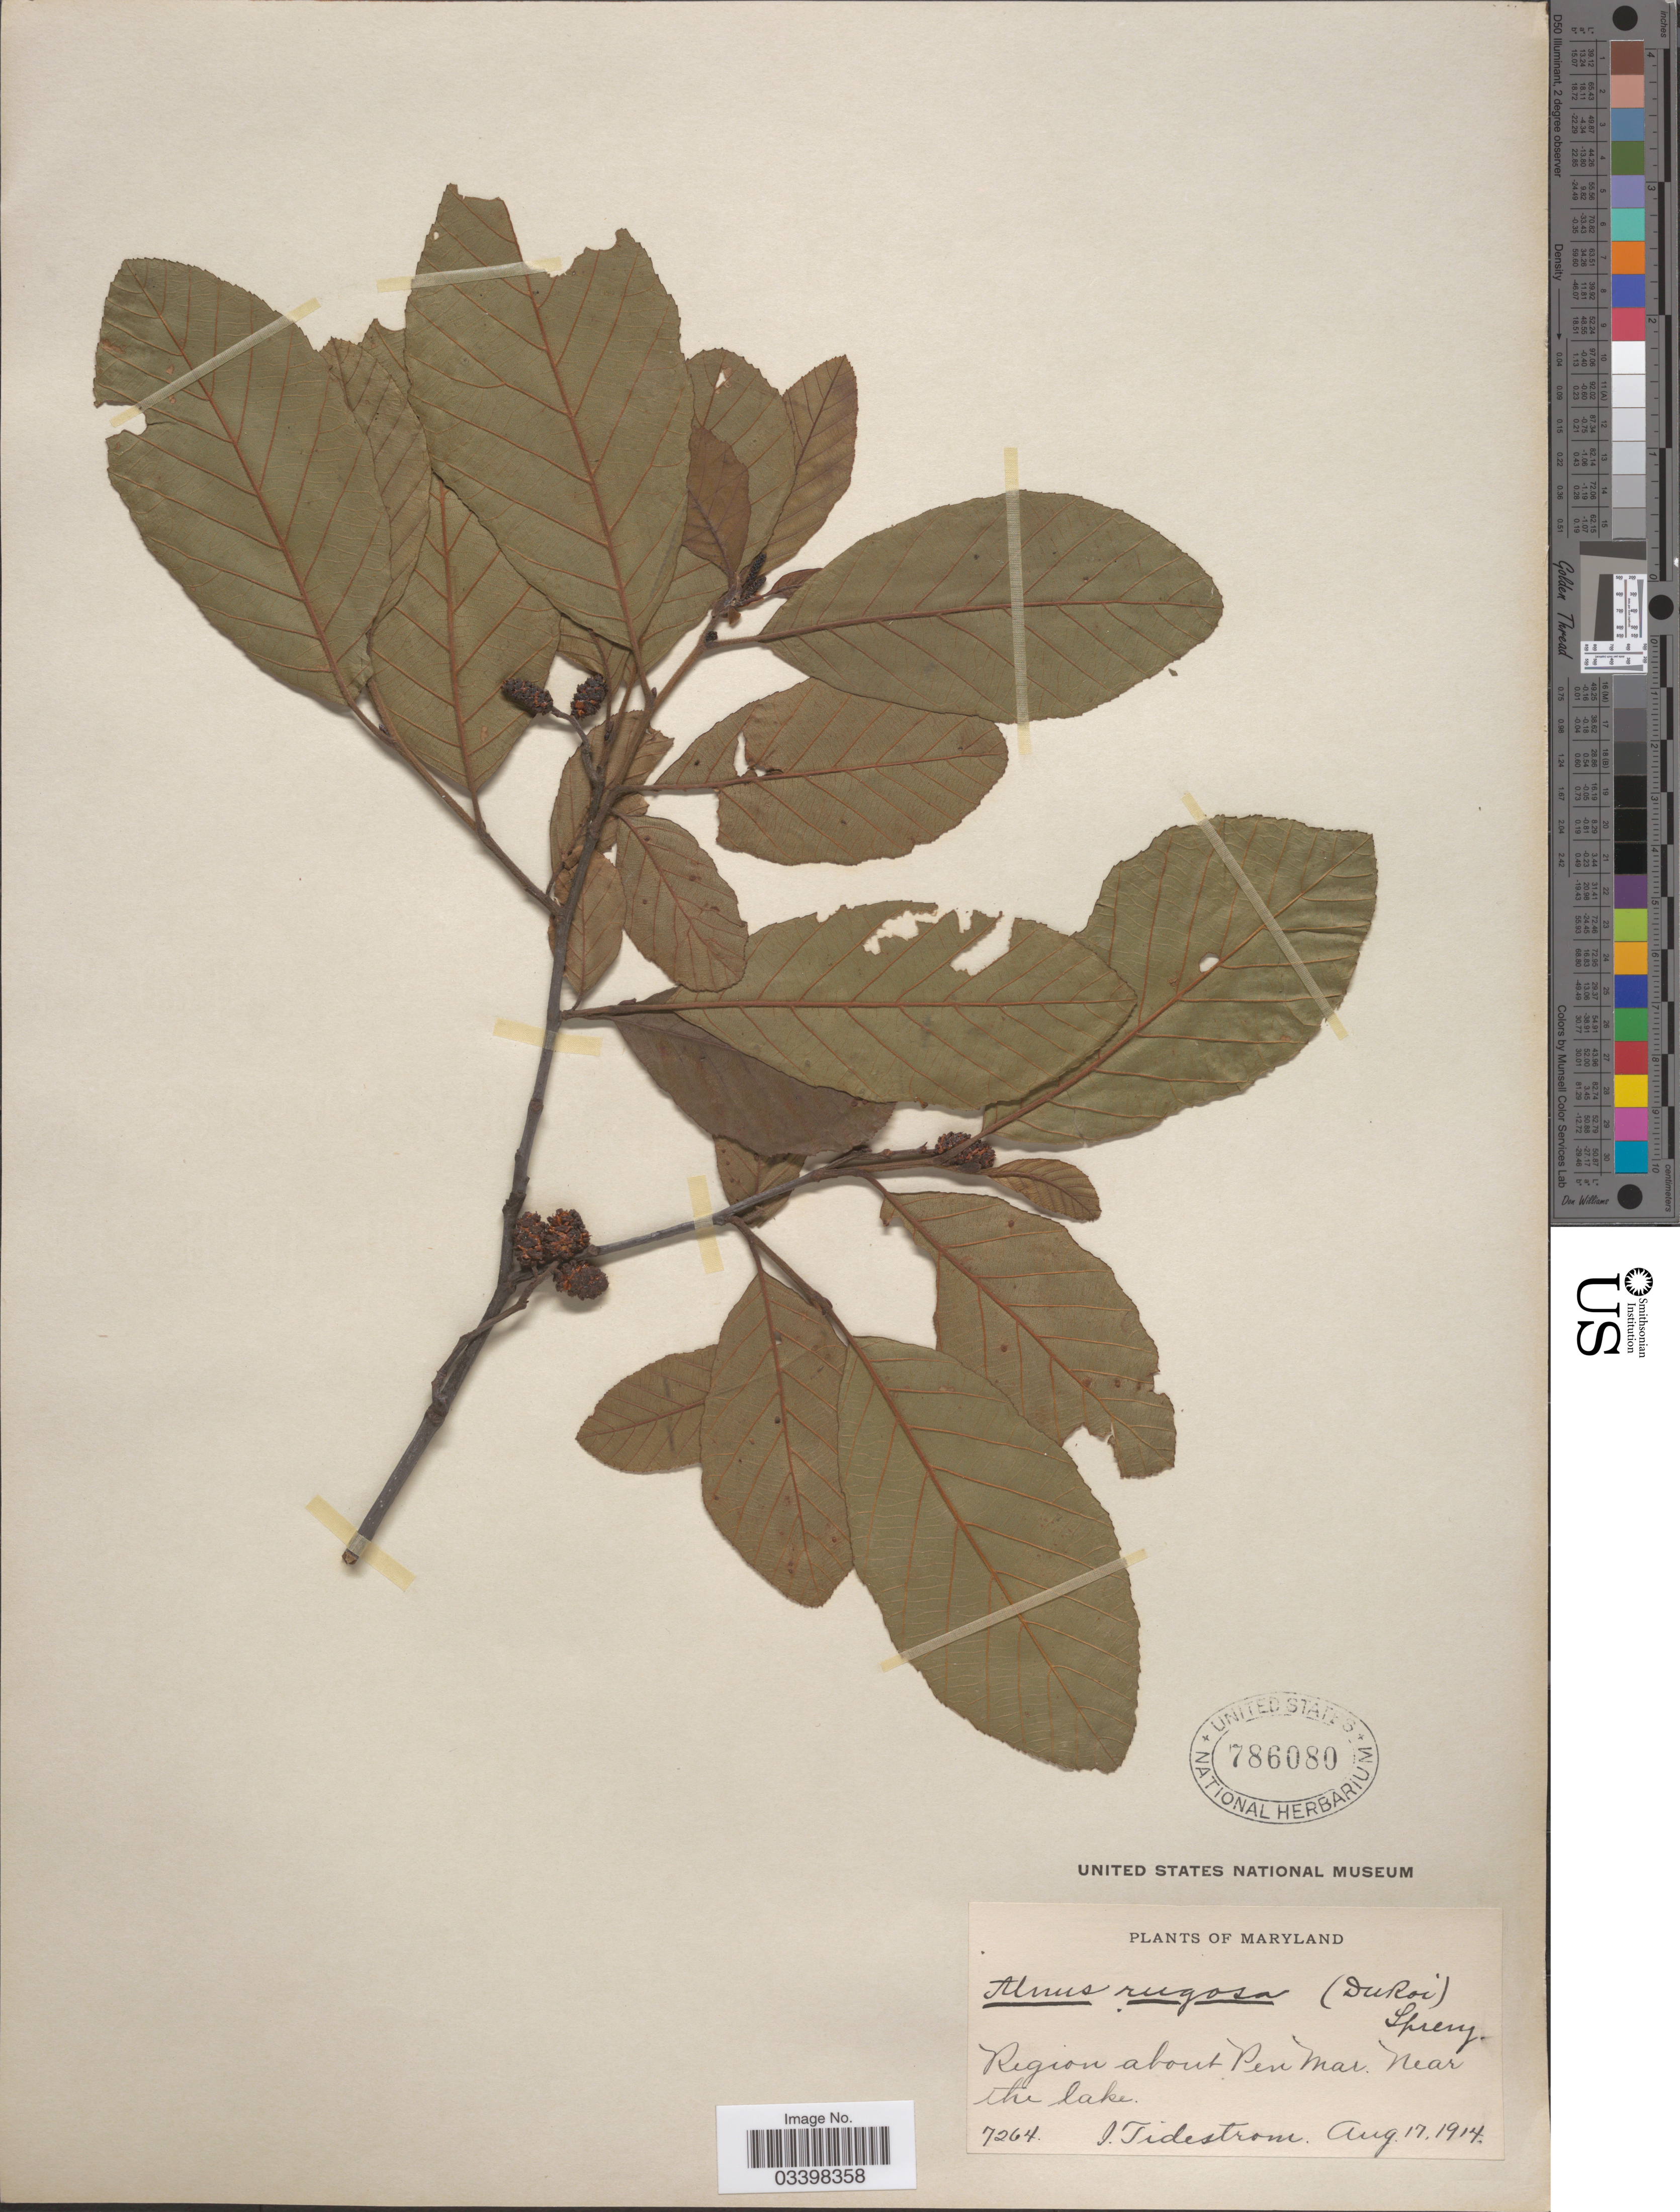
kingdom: Plantae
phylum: Tracheophyta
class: Magnoliopsida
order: Fagales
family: Betulaceae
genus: Alnus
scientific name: Alnus serrulata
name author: (Aiton) Willd.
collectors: I. F. Tidestrom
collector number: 7264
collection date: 1914-08-17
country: United States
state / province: Maryland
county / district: Washington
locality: Region about Pen Mar. Near the lake.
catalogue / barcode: US 786080